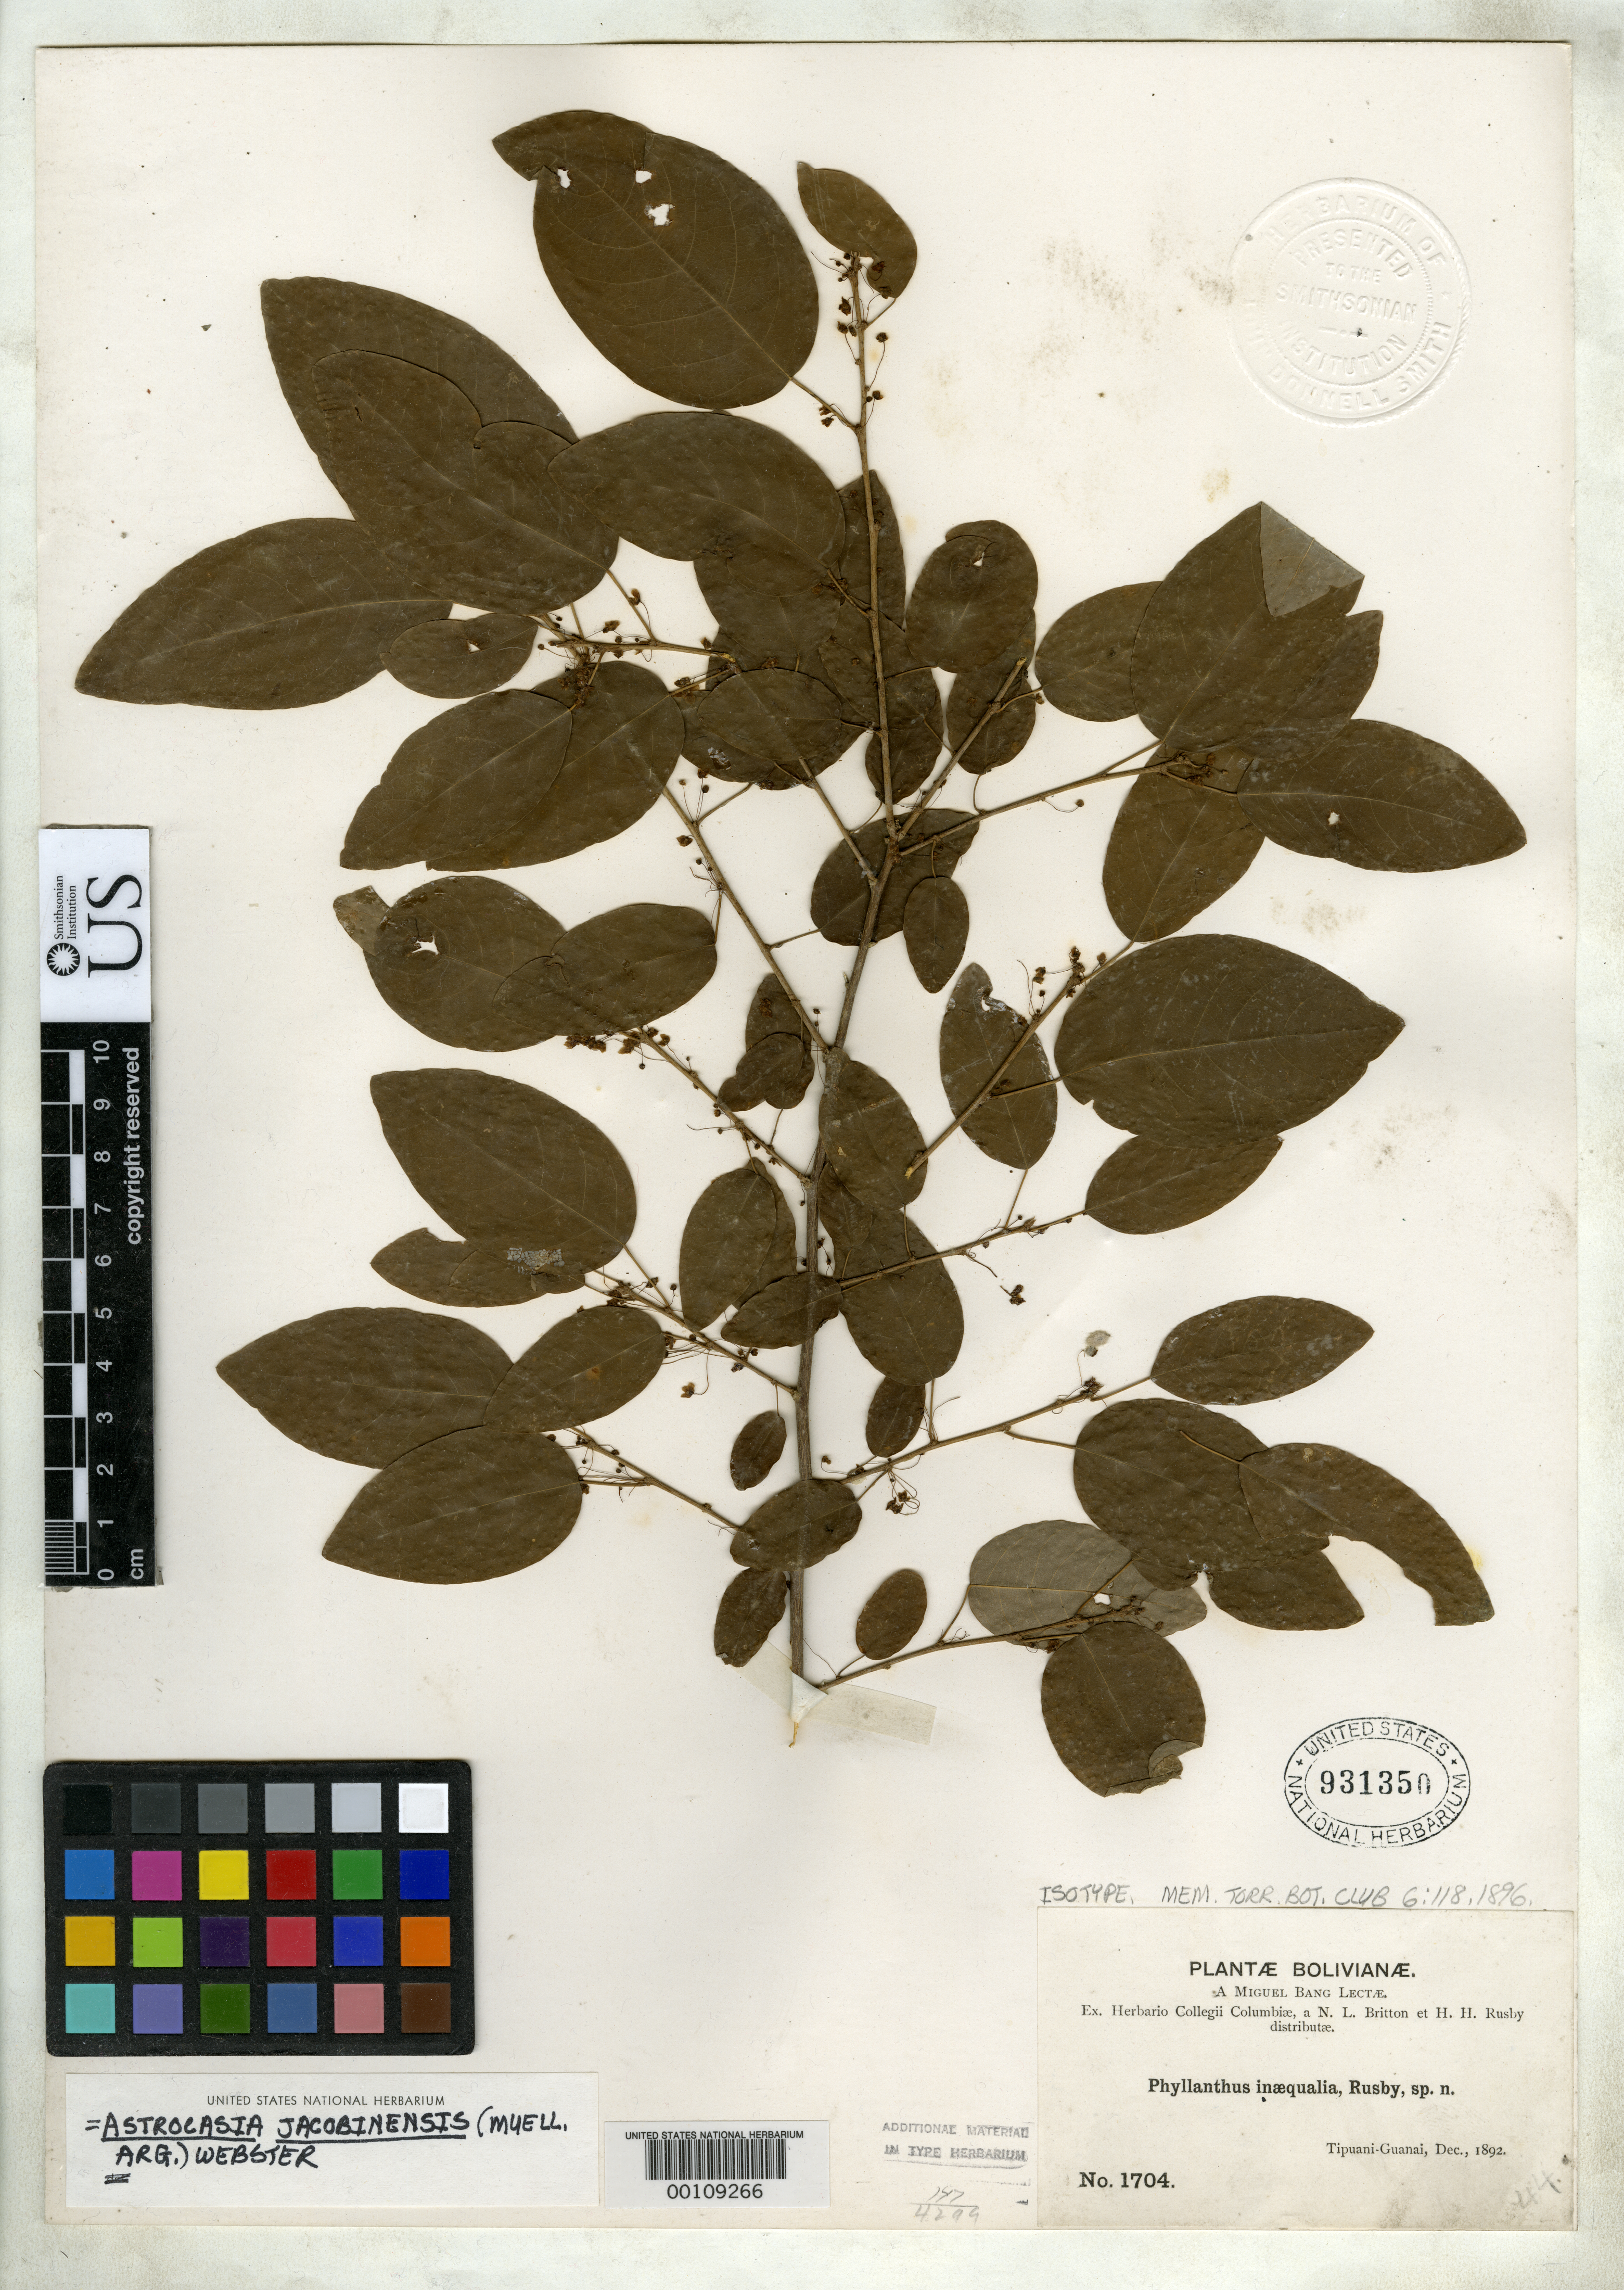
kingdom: Plantae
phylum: Tracheophyta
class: Magnoliopsida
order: Malpighiales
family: Phyllanthaceae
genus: Phyllanthus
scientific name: Phyllanthus inaequalis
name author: Rusby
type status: Isotype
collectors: M. Bang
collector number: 1704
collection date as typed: Dec 1892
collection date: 1892-12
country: Bolivia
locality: Tipuani-Guanai.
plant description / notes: Specific epithet on label as "inaequalia", published as "inequalis".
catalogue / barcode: US 931350